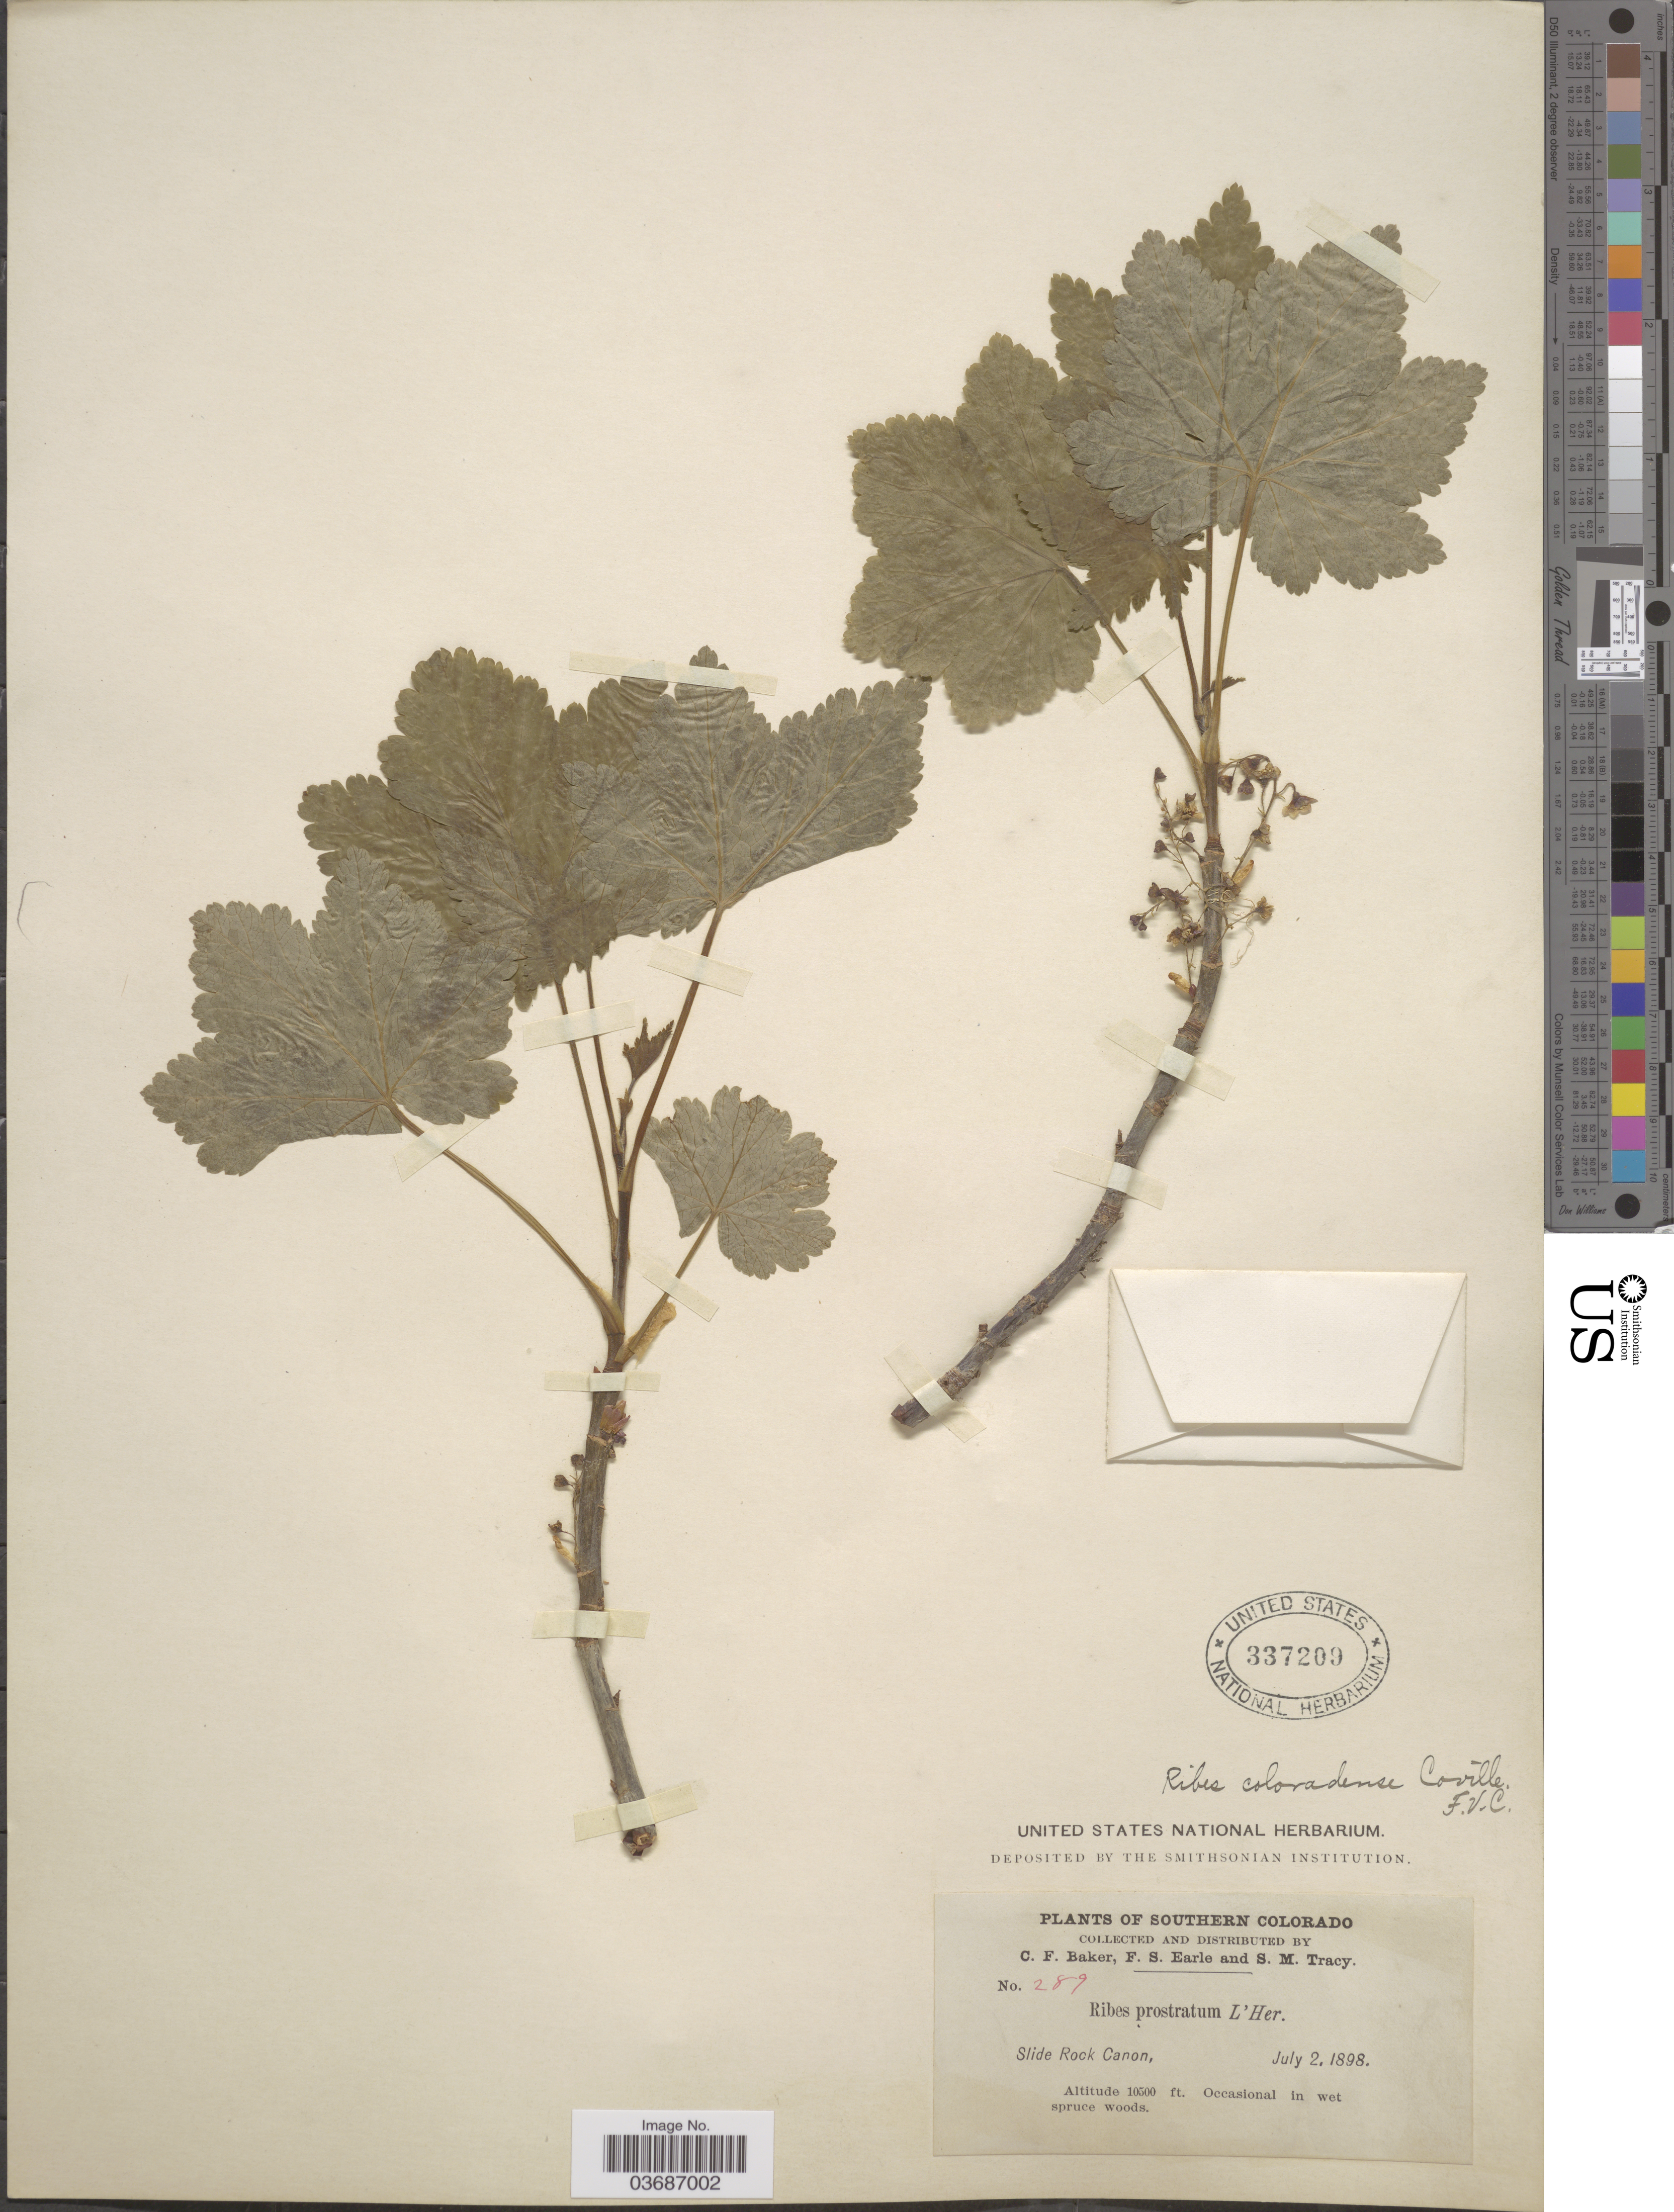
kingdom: Plantae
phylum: Tracheophyta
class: Magnoliopsida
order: Saxifragales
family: Grossulariaceae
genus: Ribes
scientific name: Ribes coloradense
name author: Coville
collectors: C. F. Baker, F. S. Earle & S. M. Tracy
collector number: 289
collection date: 1898-07-02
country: United States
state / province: Colorado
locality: Southern Colorado. Slide Rock Canon.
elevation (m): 3200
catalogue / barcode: US 337209